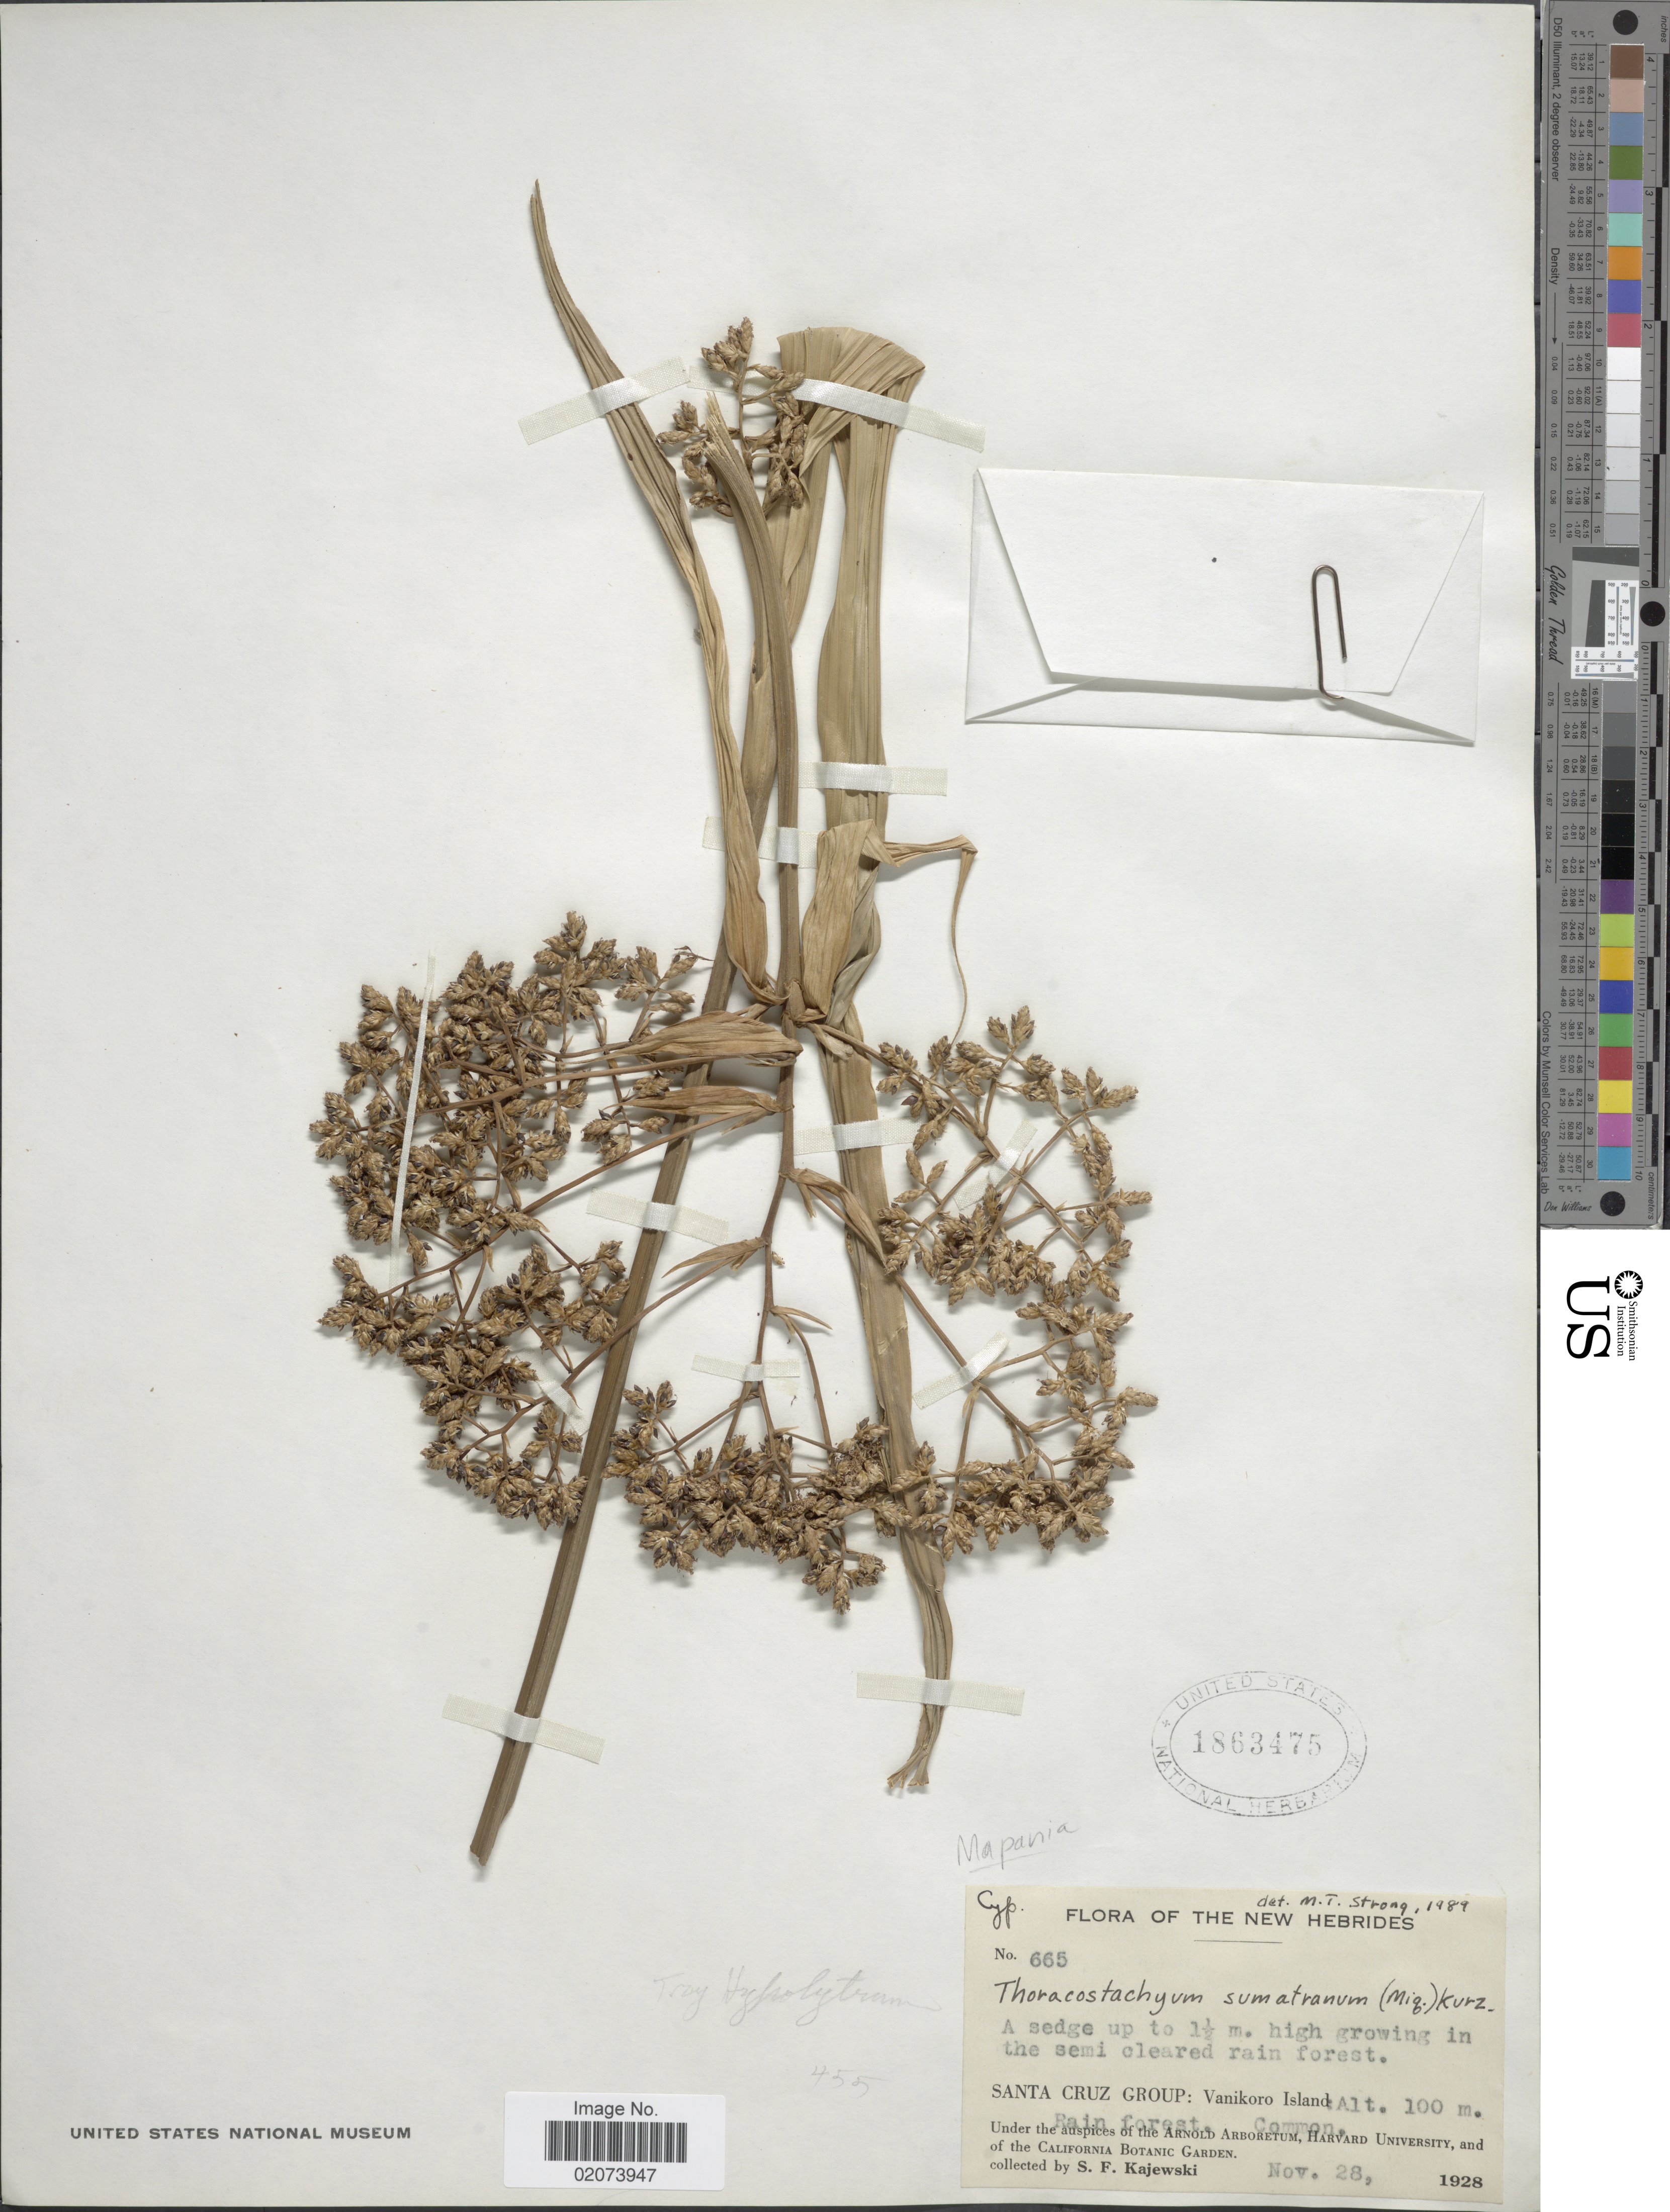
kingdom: Plantae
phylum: Tracheophyta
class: Liliopsida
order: Poales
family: Cyperaceae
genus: Mapania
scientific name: Mapania vitiensis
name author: (Uittien) T. Koyama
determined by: Simpson, D. A.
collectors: S. Kajewski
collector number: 665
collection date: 1928-11-28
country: Vanuatu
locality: New Hebrides, Santa Cruz Group, Vanikoro Island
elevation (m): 100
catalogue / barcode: US 1863475